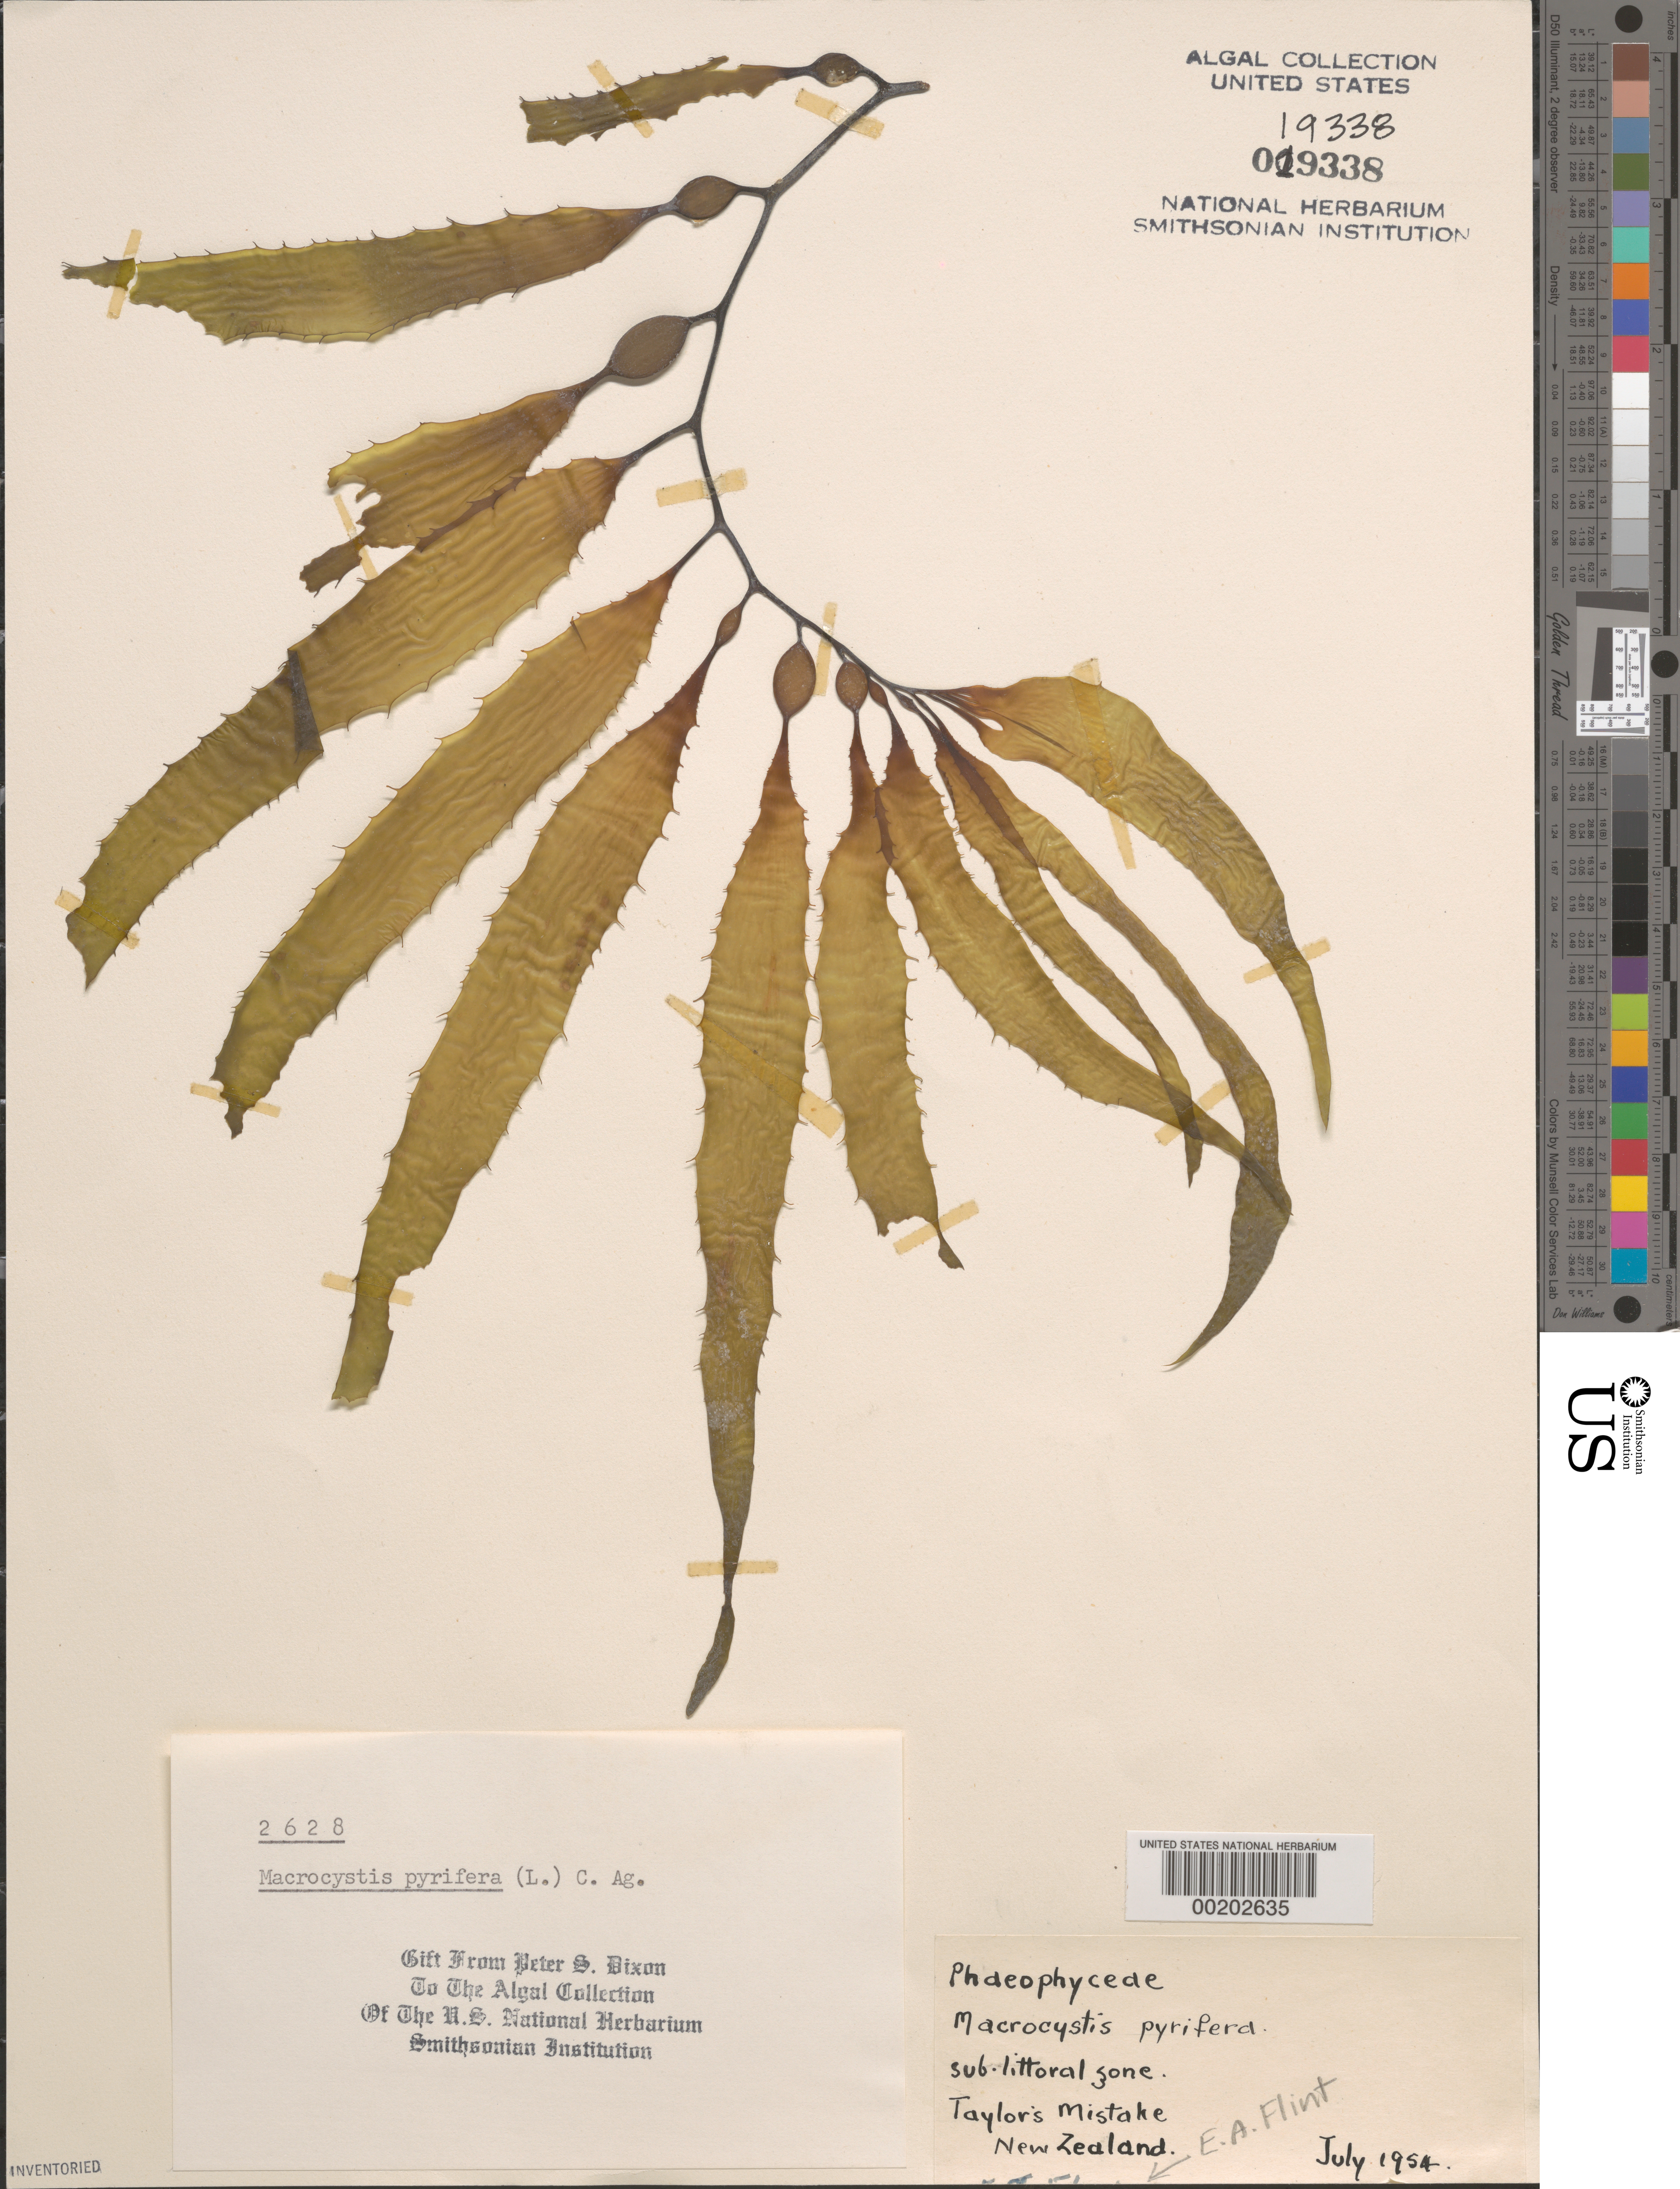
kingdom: Chromista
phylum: Ochrophyta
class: Phaeophyceae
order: Laminariales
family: Laminariaceae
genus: Macrocystis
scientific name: Macrocystis pyrifera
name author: (L.) C. Agardh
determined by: Dixon, P. S.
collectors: E. Flint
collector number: PSD 2628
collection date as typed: Jul 1954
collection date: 1954-07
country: New Zealand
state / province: Canterbury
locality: Taylor's mistake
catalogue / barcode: US 19338